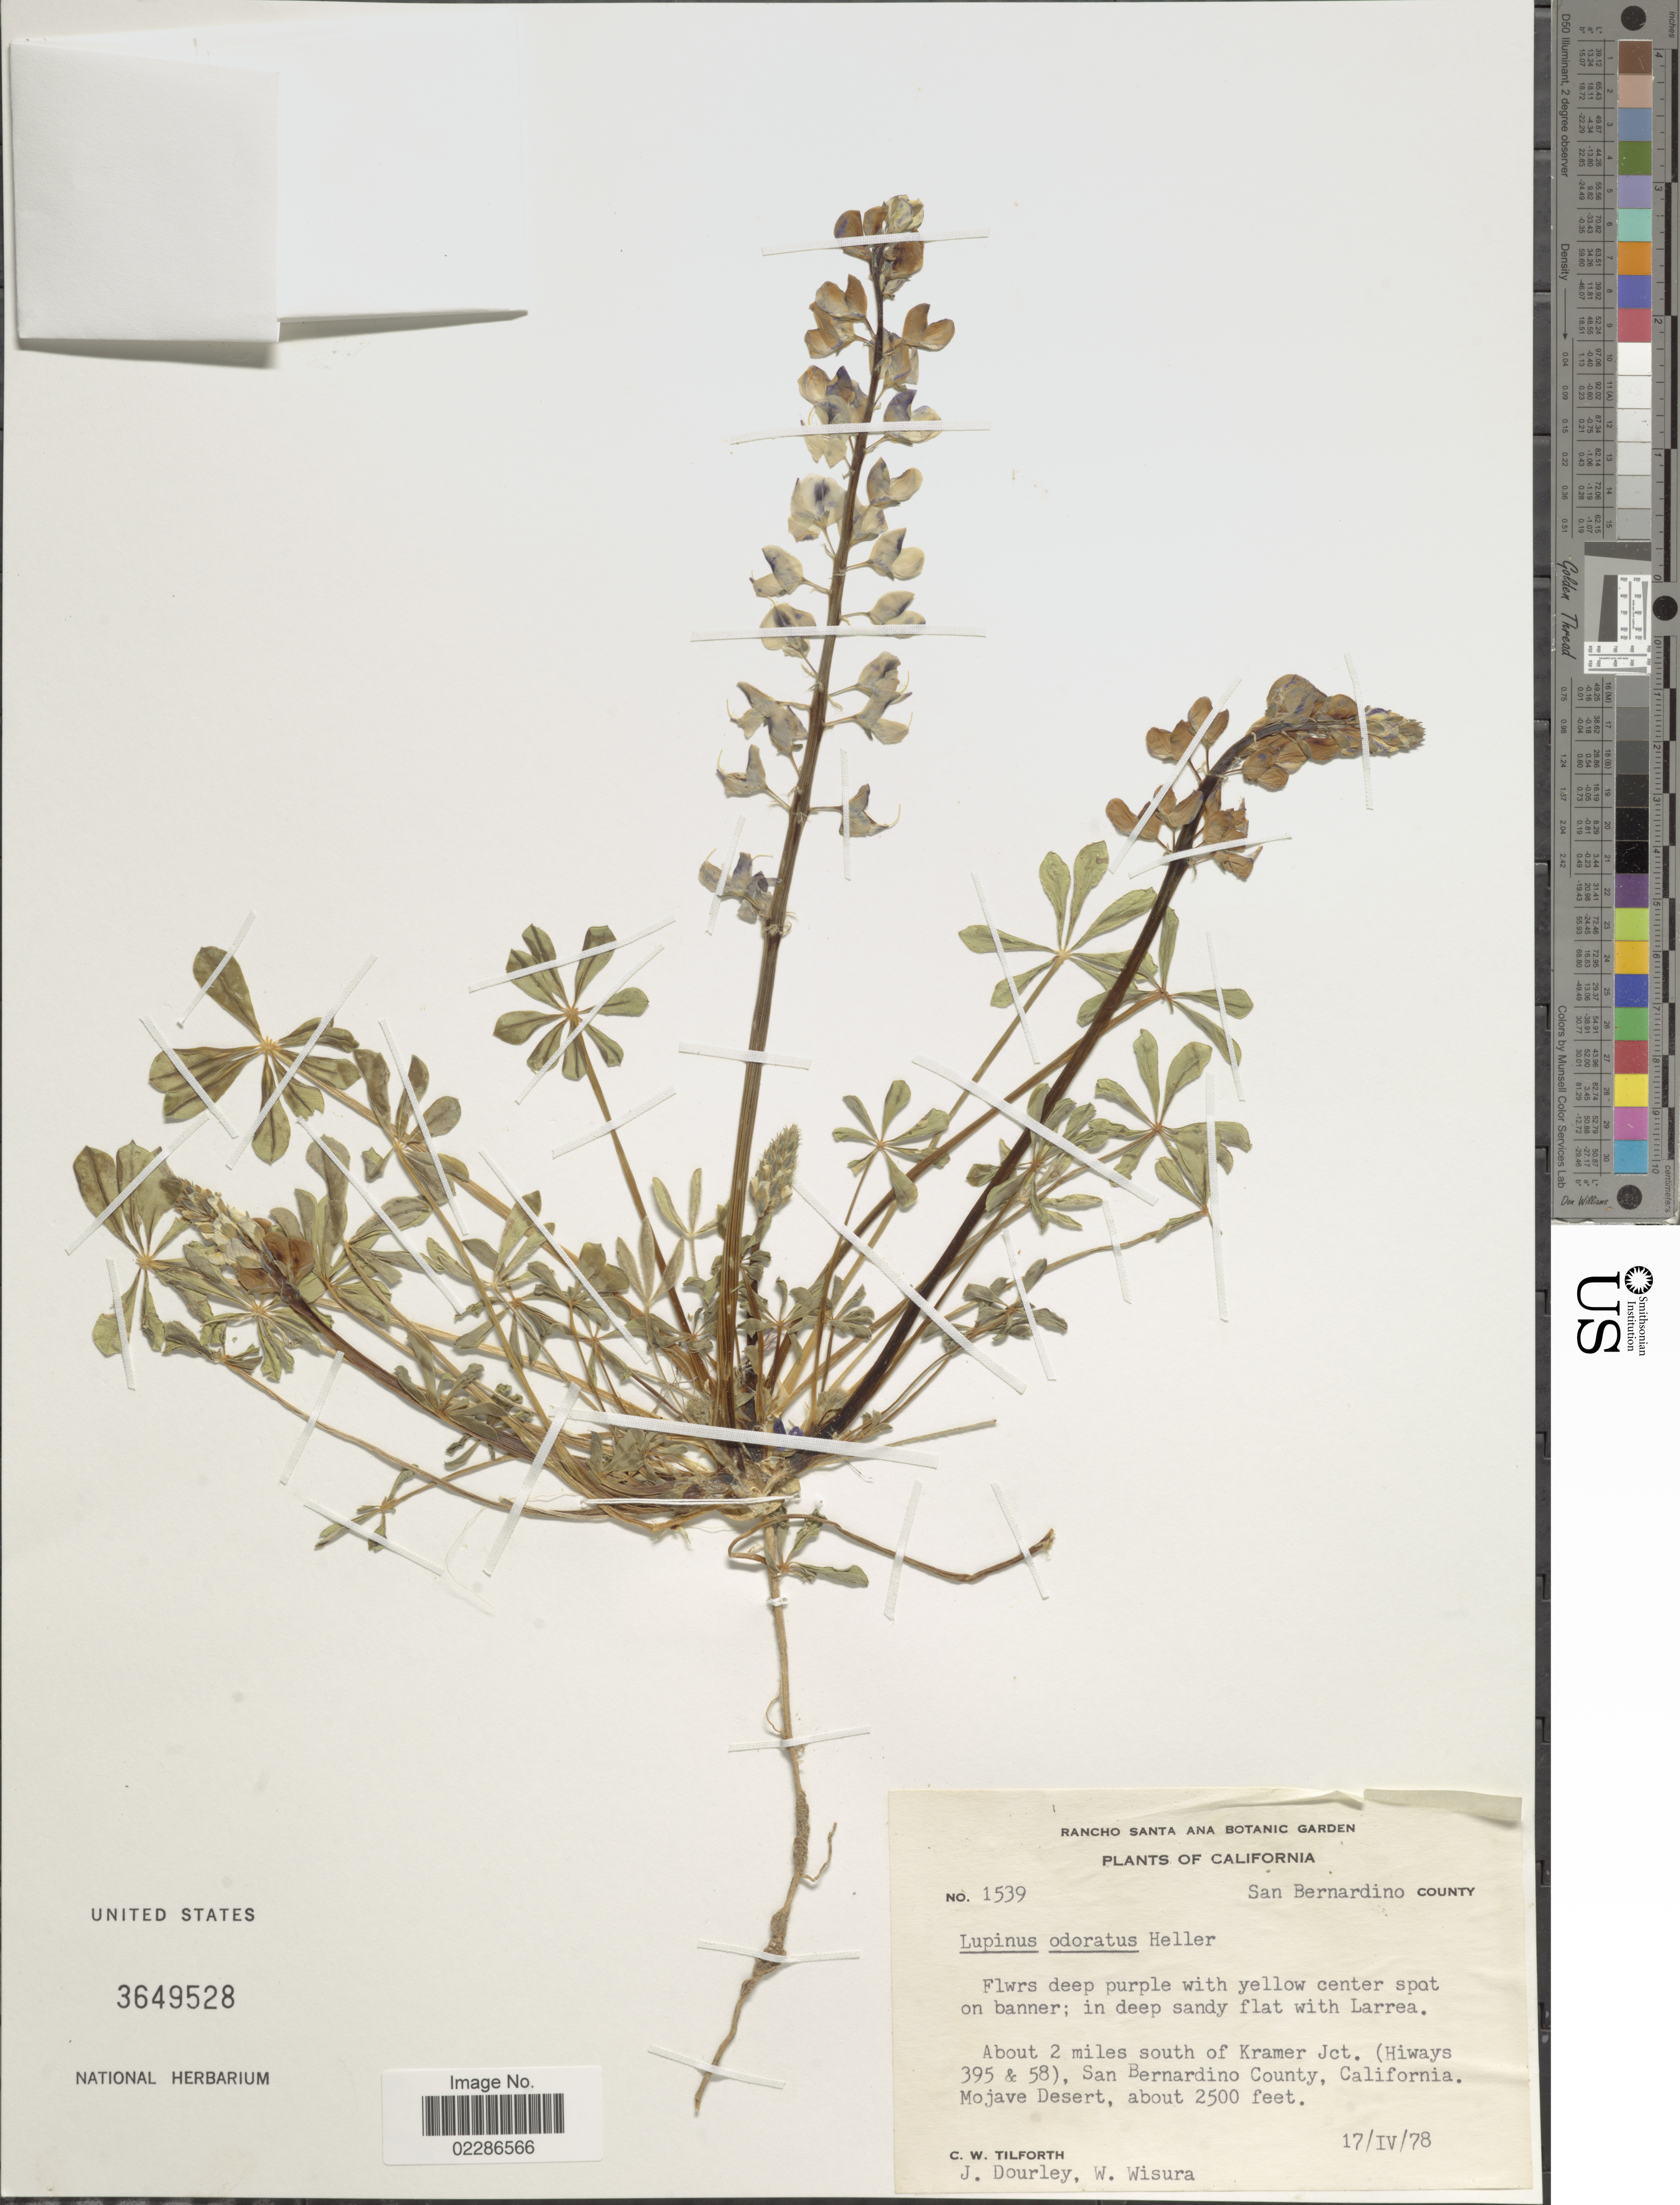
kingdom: Plantae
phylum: Tracheophyta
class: Magnoliopsida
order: Fabales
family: Fabaceae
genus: Lupinus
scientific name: Lupinus odoratus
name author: A. Heller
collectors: C. Tilforth, J. Dourley & W. Wisura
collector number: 1539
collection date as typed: Transcribed d/m/y: 17/4/78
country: United States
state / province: California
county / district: San Bernardino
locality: San Bernardino County, About 2 miles south of Kramer Jct. (Hiways 395 & 58) , San Bernardino County, Mojave Desert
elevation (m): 762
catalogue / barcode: US 3649528